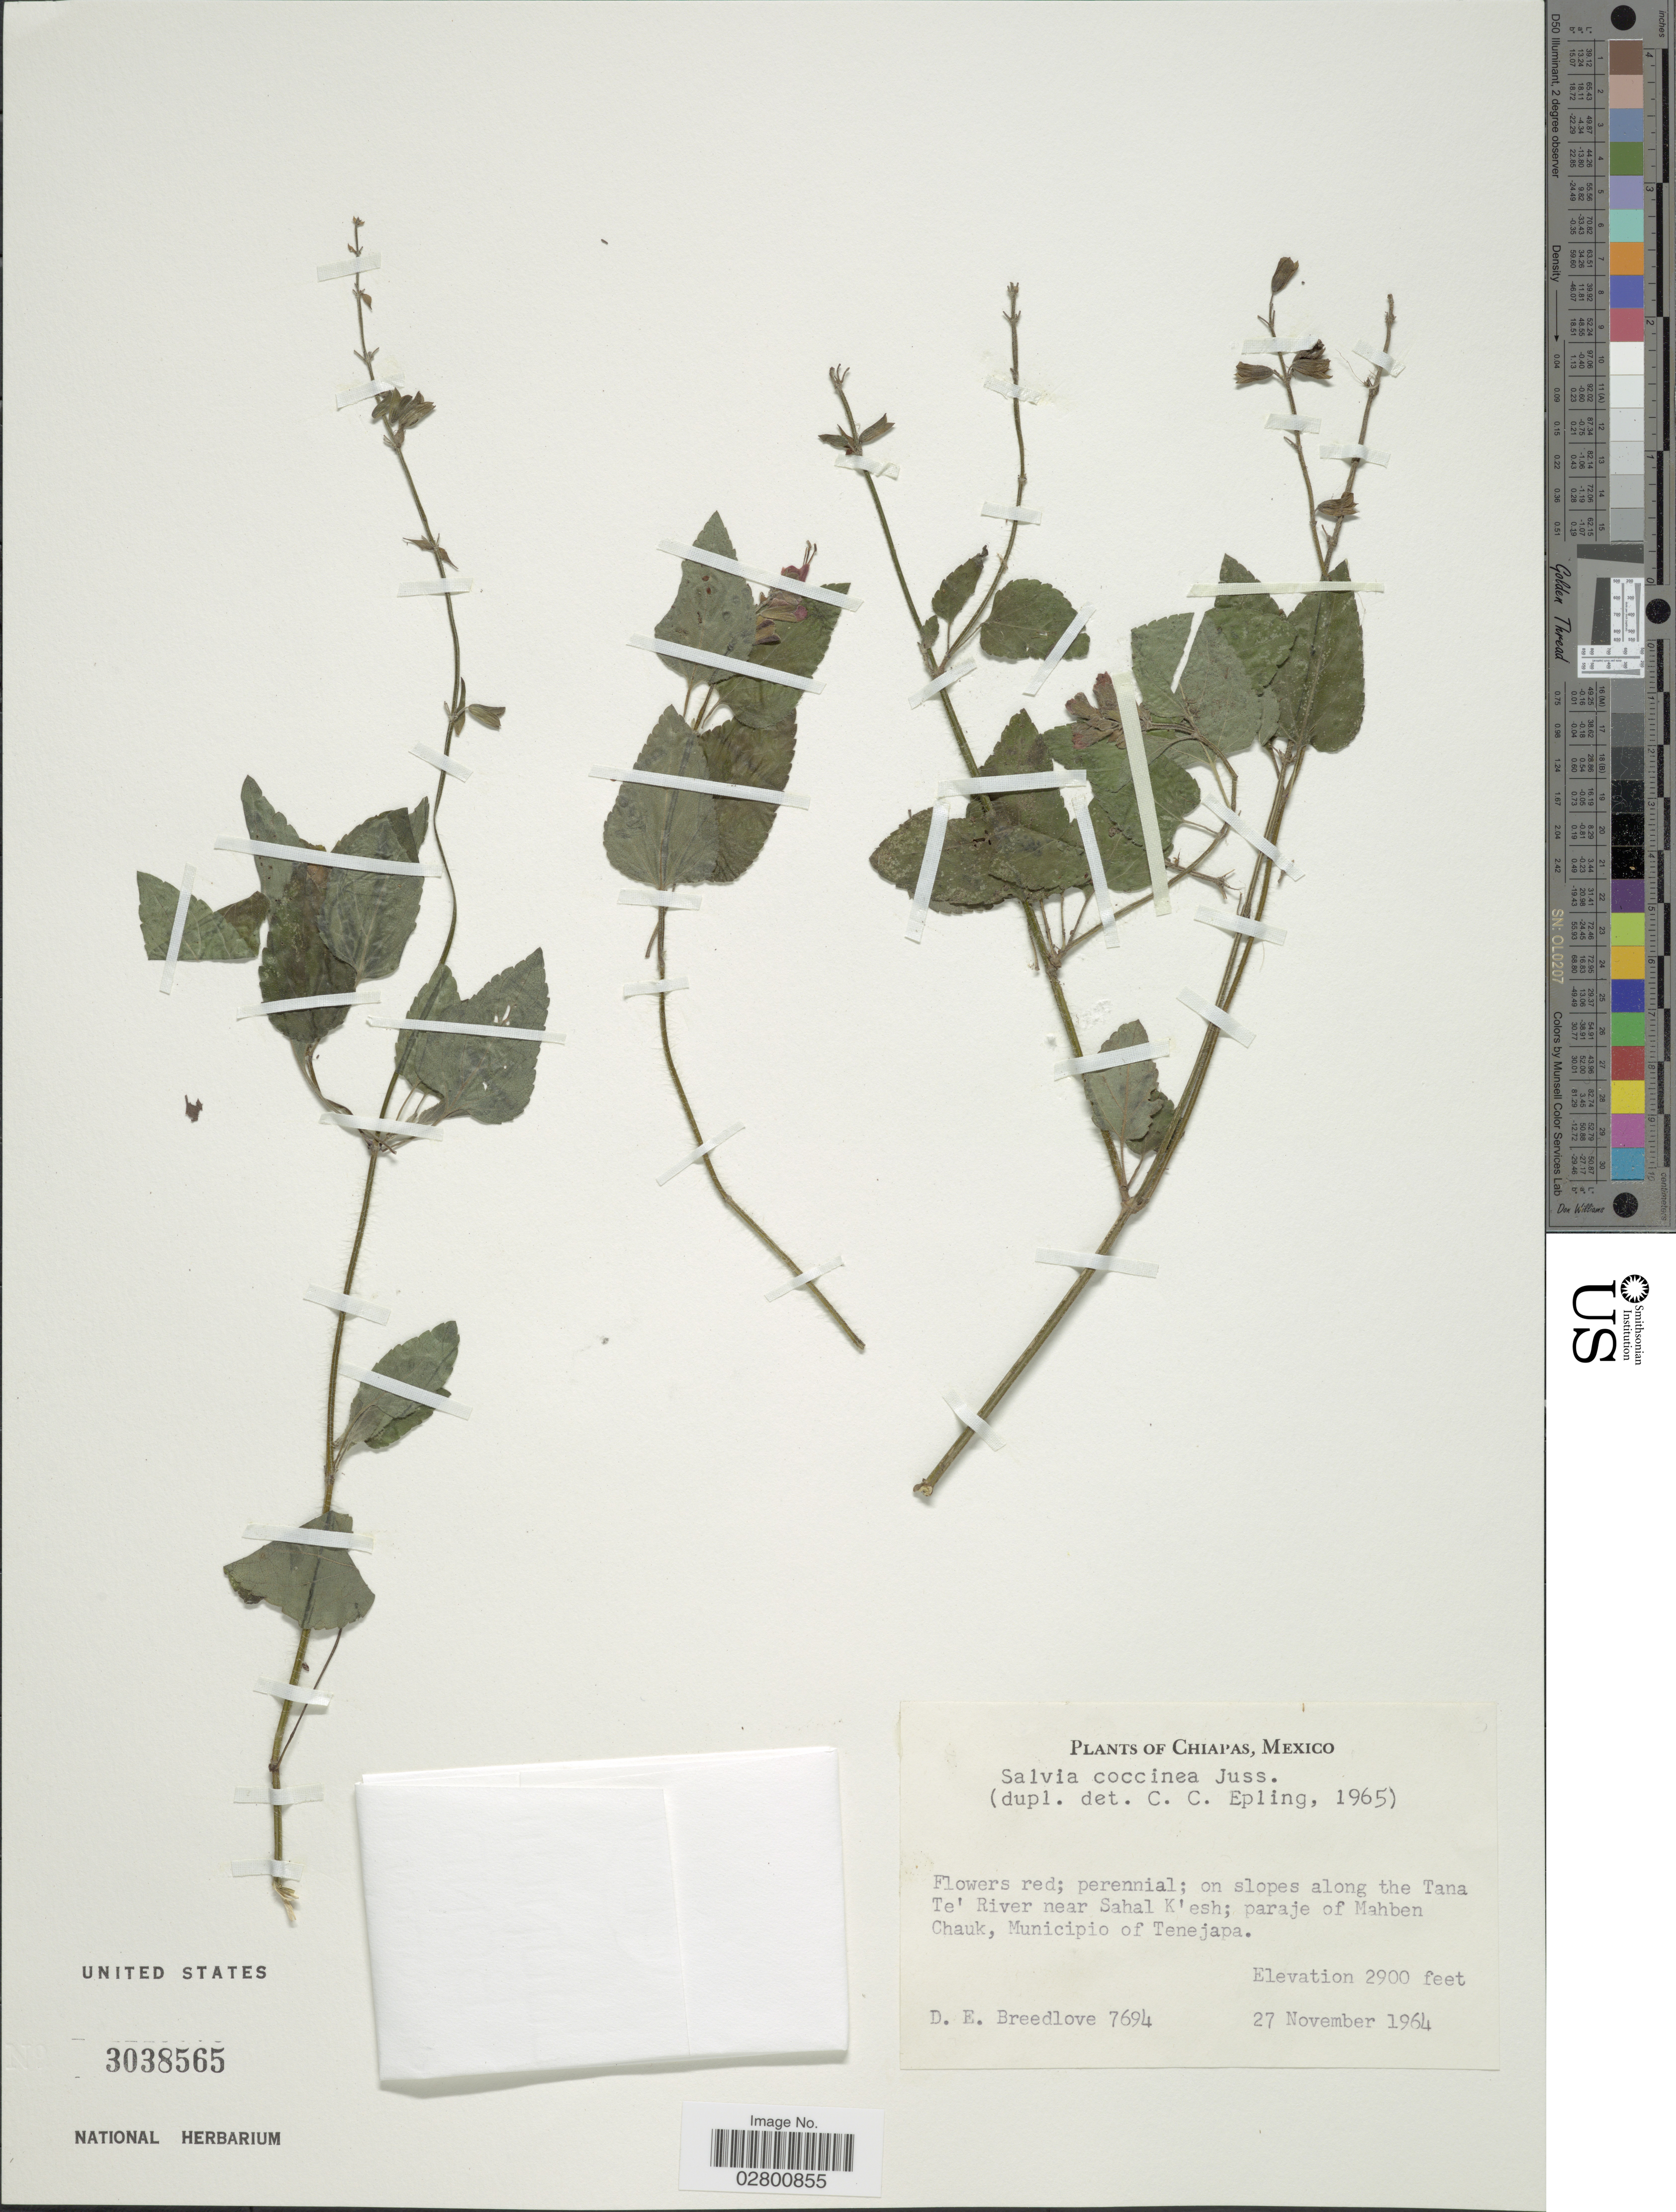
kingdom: Plantae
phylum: Tracheophyta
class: Magnoliopsida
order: Lamiales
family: Lamiaceae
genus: Salvia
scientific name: Salvia coccinea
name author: Etlinger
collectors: D. E. Breedlove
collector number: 7694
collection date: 1964-11-27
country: Mexico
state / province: Chiapas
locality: On slopes along the Tana Te' River near Sahal K'esh; paraje of Mahben Chauk, Municipio of Tenejapa.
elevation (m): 884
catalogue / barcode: US 3038565